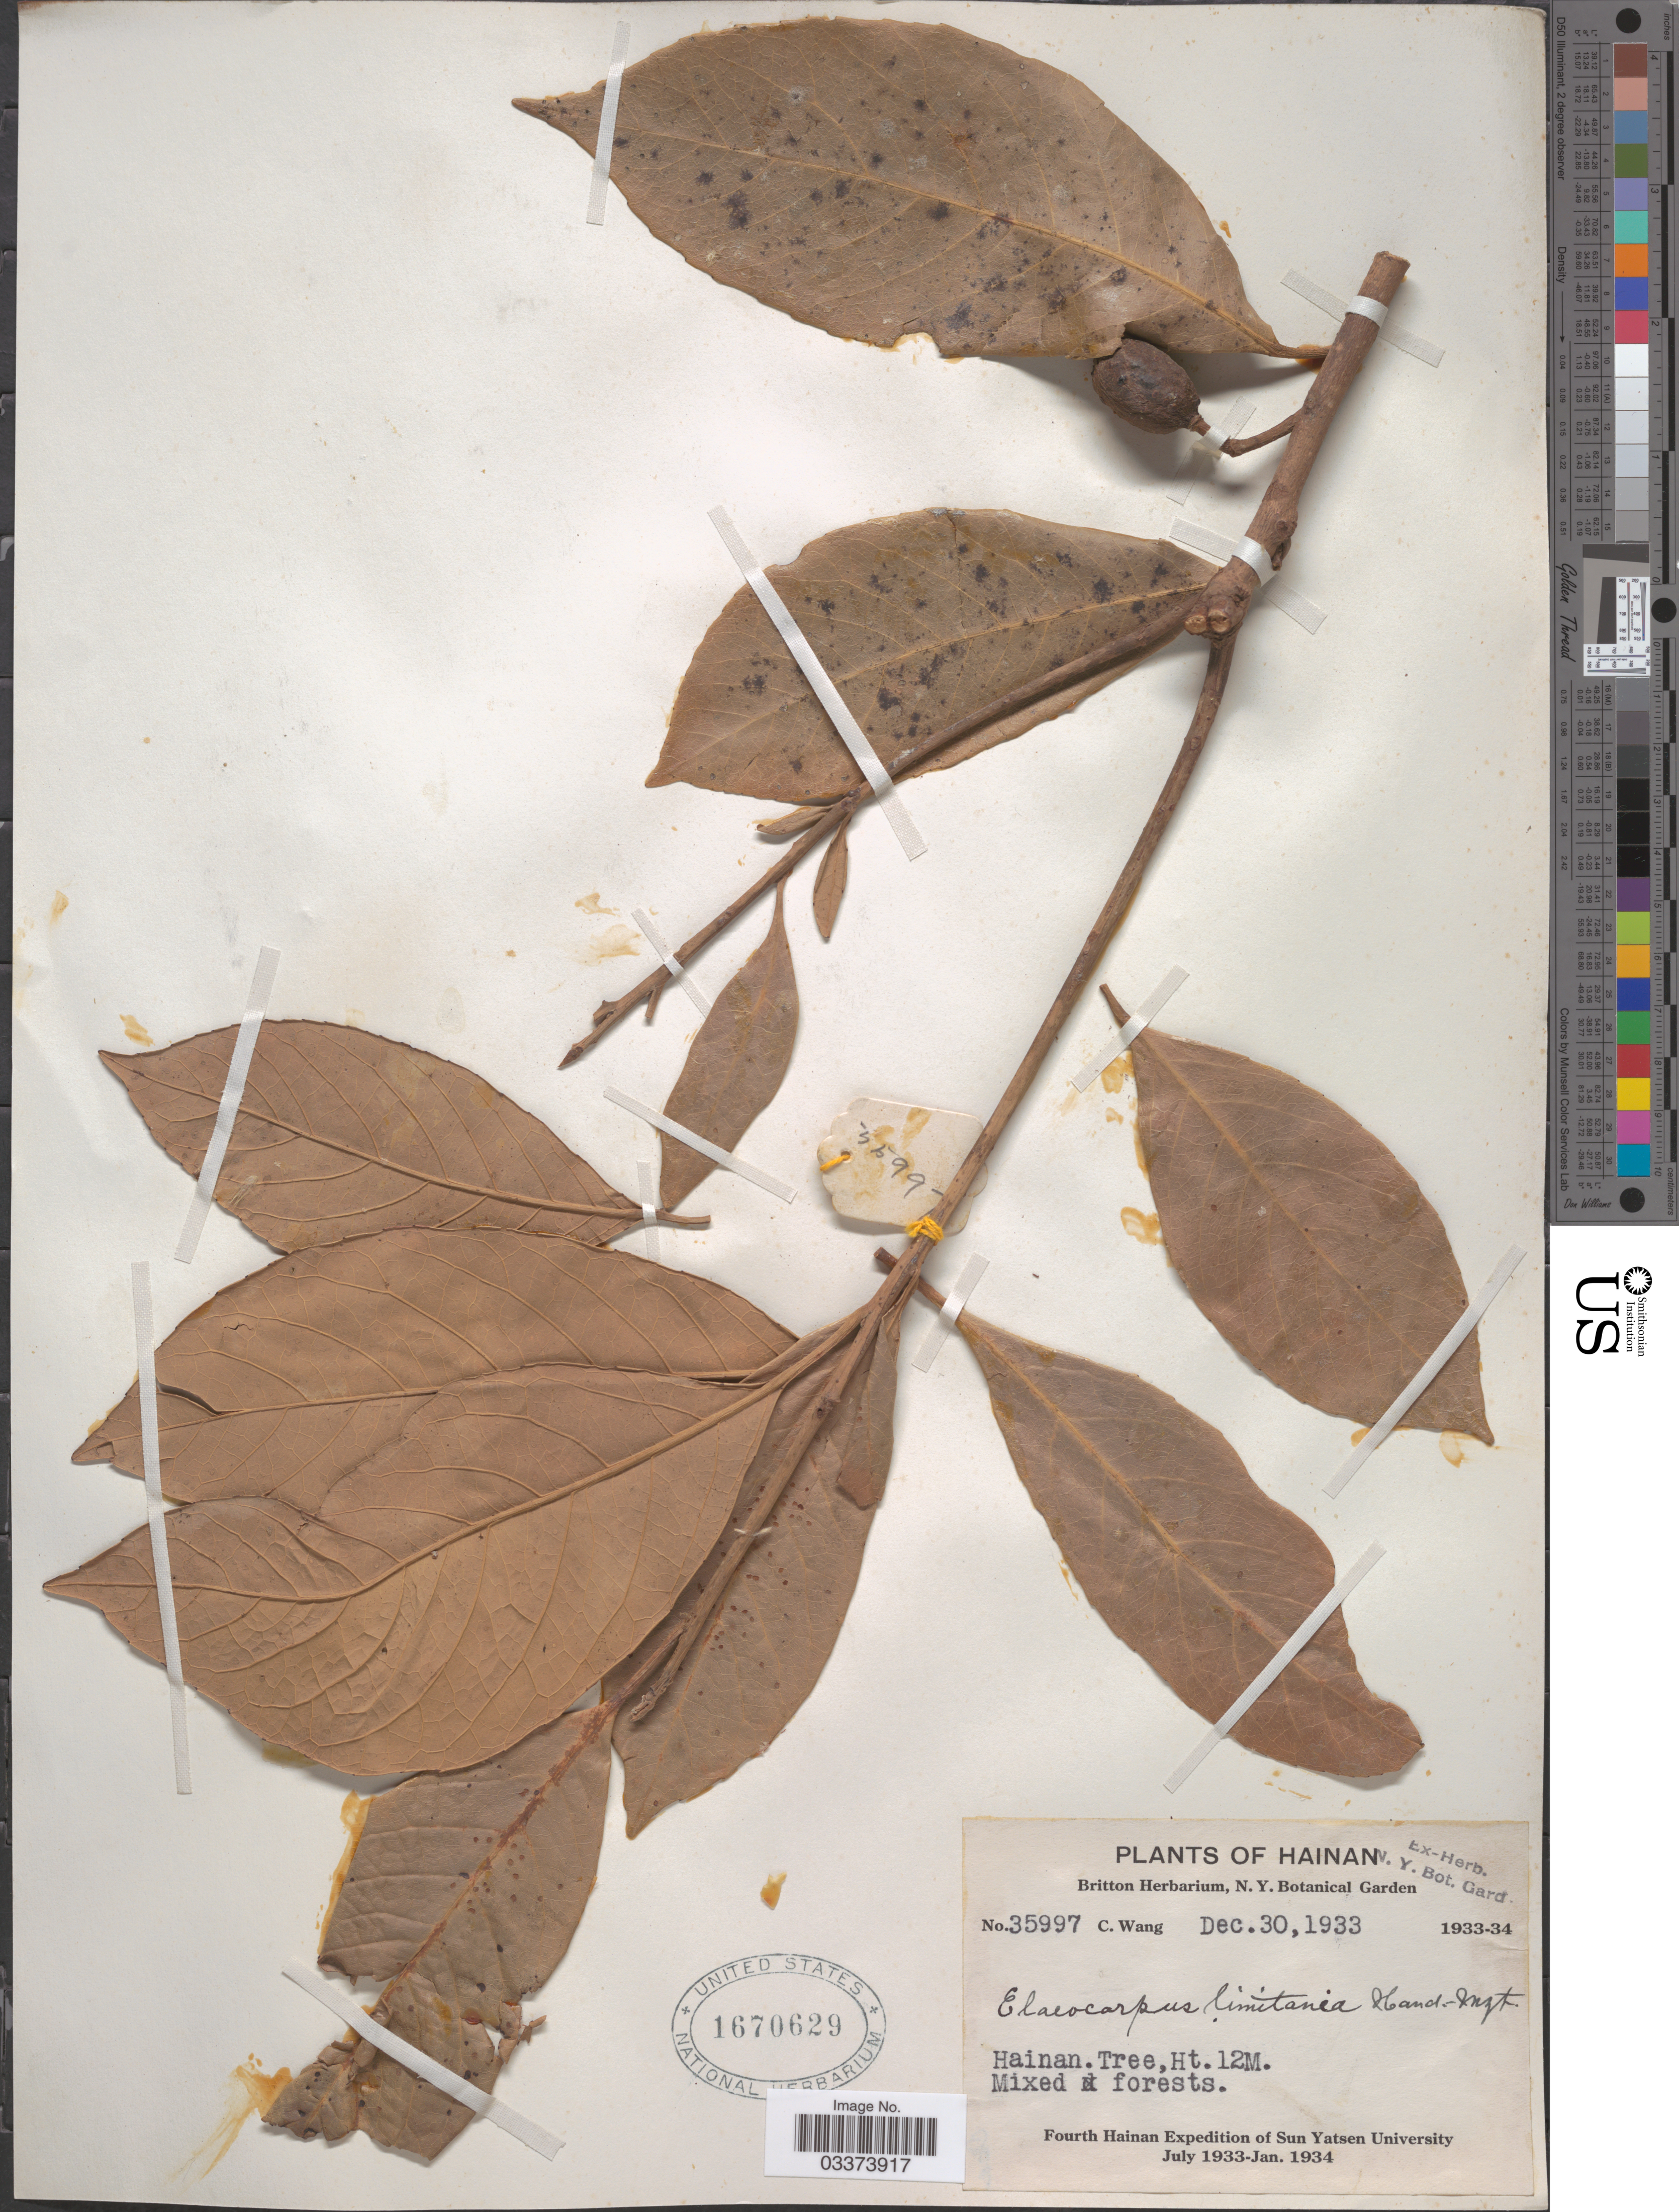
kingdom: Plantae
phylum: Tracheophyta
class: Magnoliopsida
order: Oxalidales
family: Elaeocarpaceae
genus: Elaeocarpus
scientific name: Elaeocarpus limitaneus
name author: Hand.-Mazz.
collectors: C. Wang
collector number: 35997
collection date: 1933-12-30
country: China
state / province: Hainan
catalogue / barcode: US 1670629